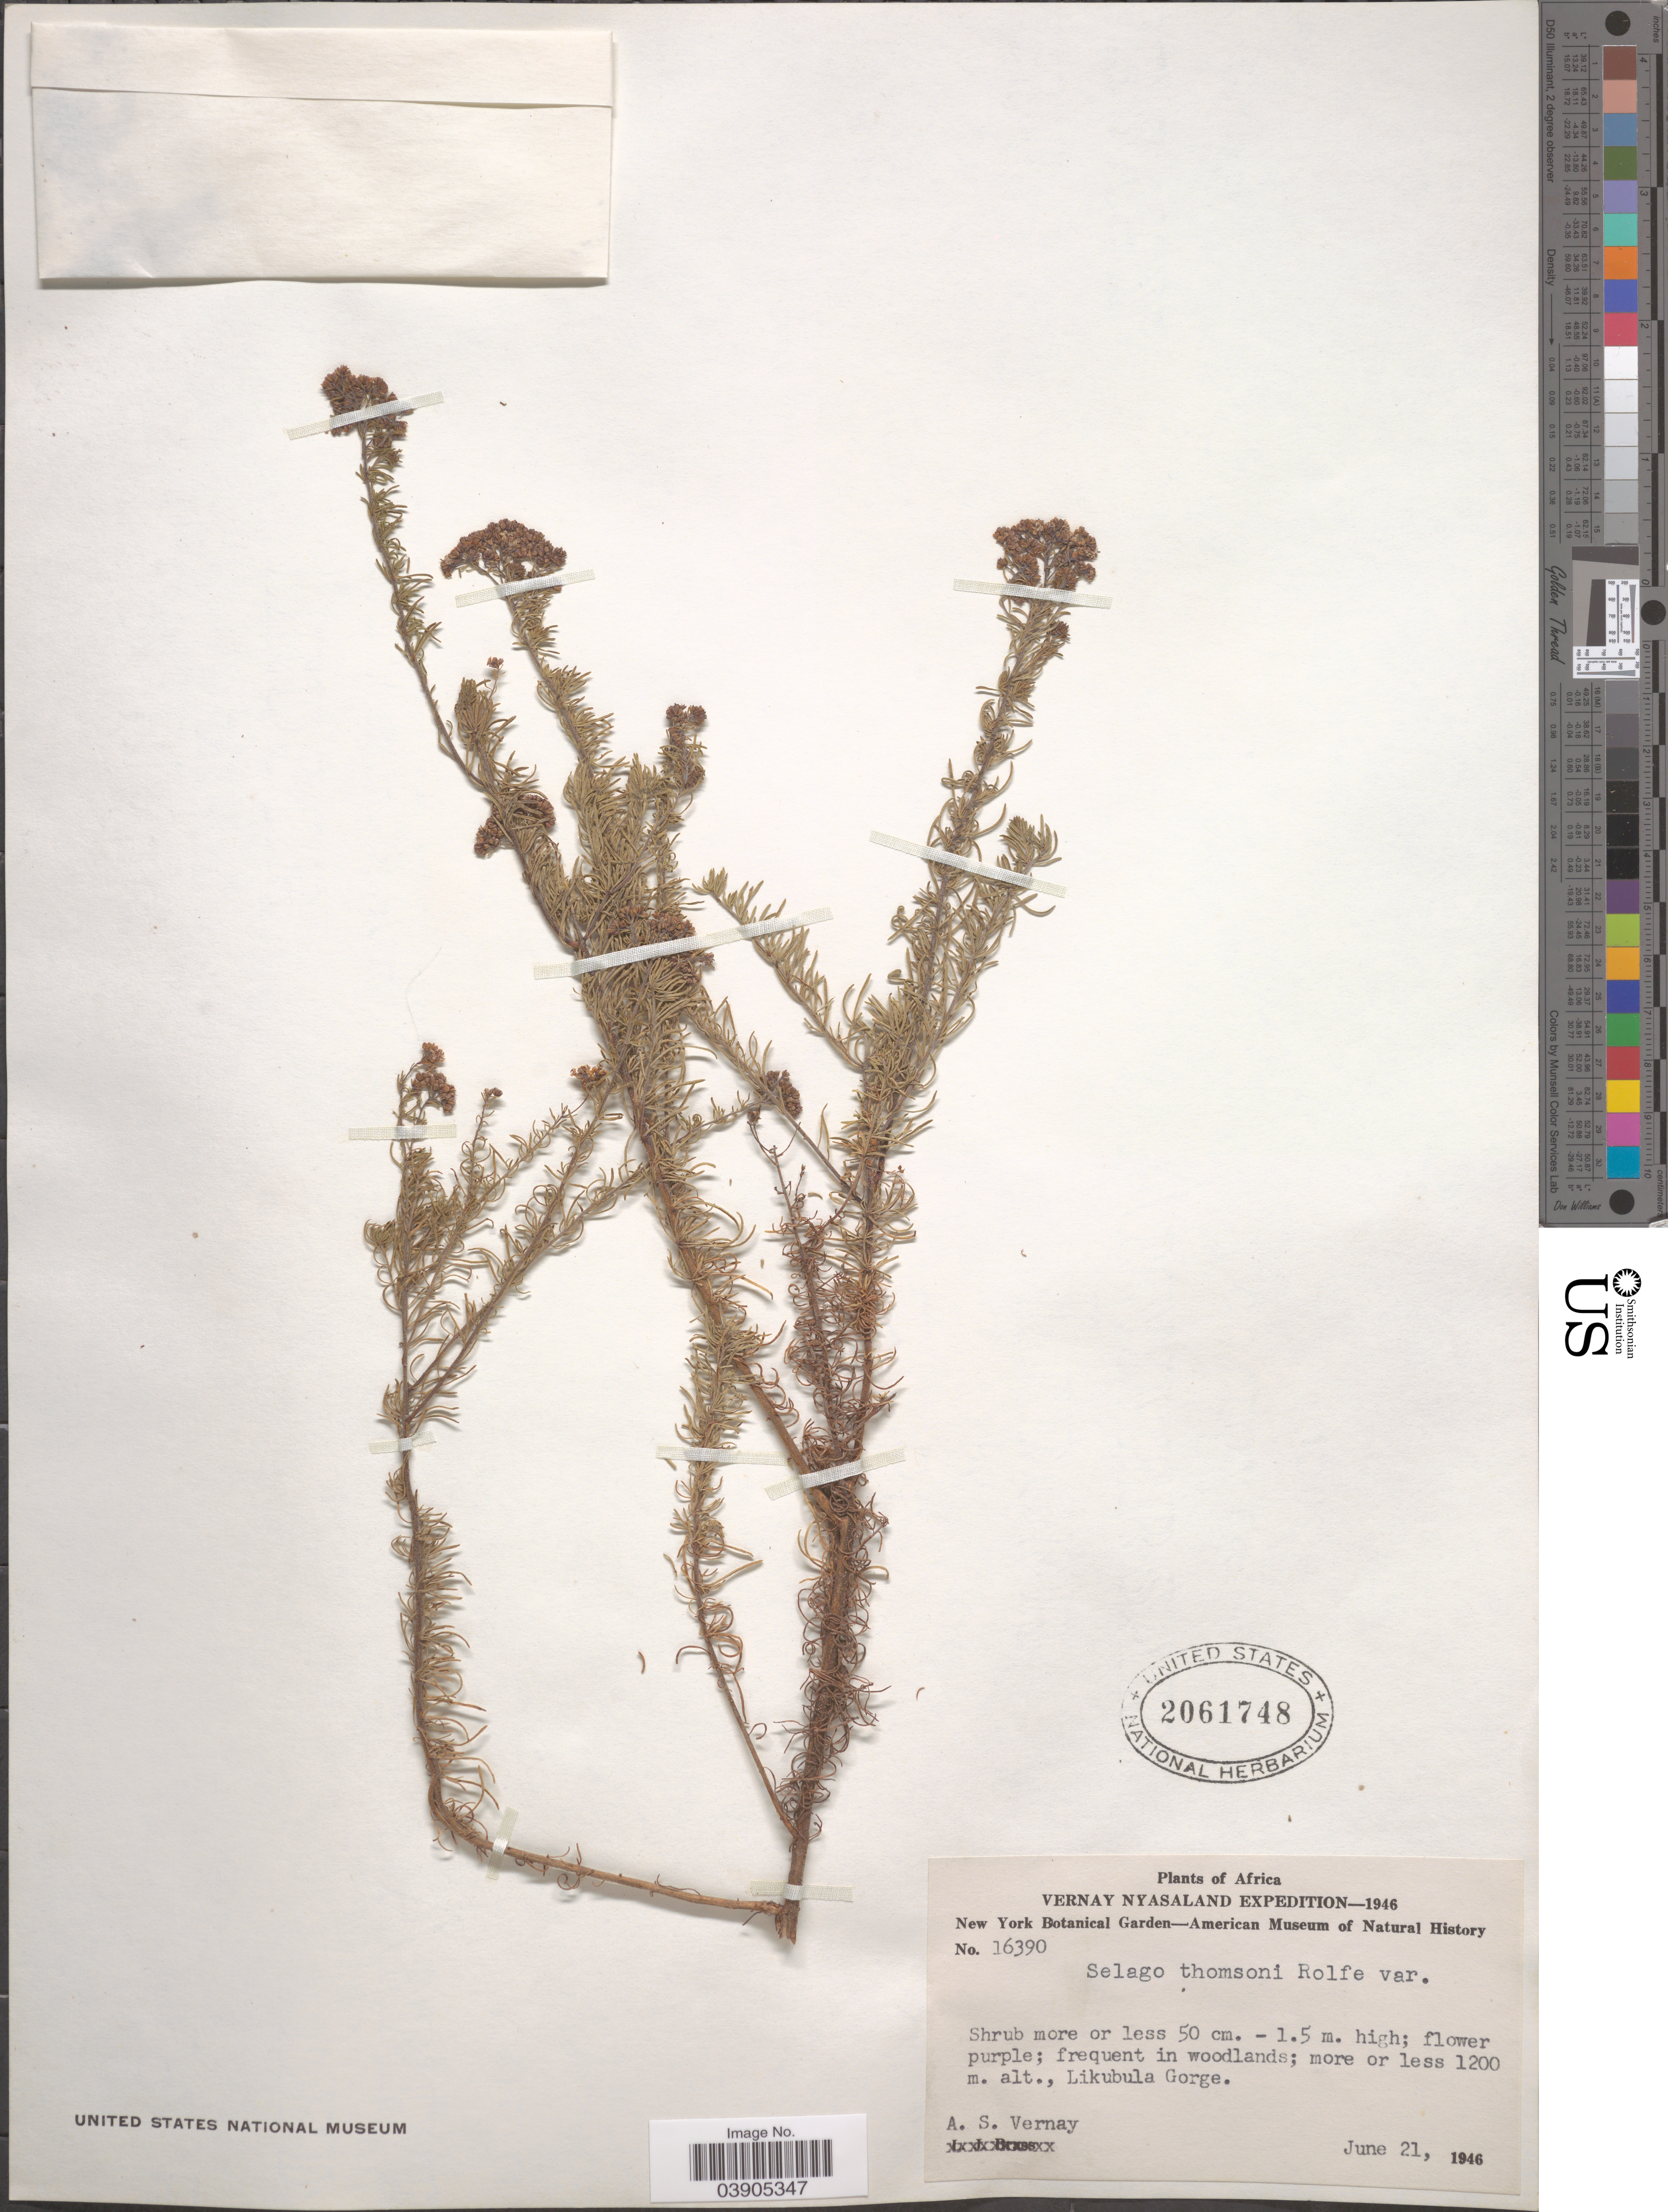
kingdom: Plantae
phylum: Tracheophyta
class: Magnoliopsida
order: Lamiales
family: Scrophulariaceae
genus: Selago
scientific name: Selago thomsonii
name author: Rolfe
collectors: A. Vernay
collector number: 16390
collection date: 1946-06-21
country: Malawi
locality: Vernay Nyasaland. Likubula Gorge.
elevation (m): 1200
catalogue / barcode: US 2061748